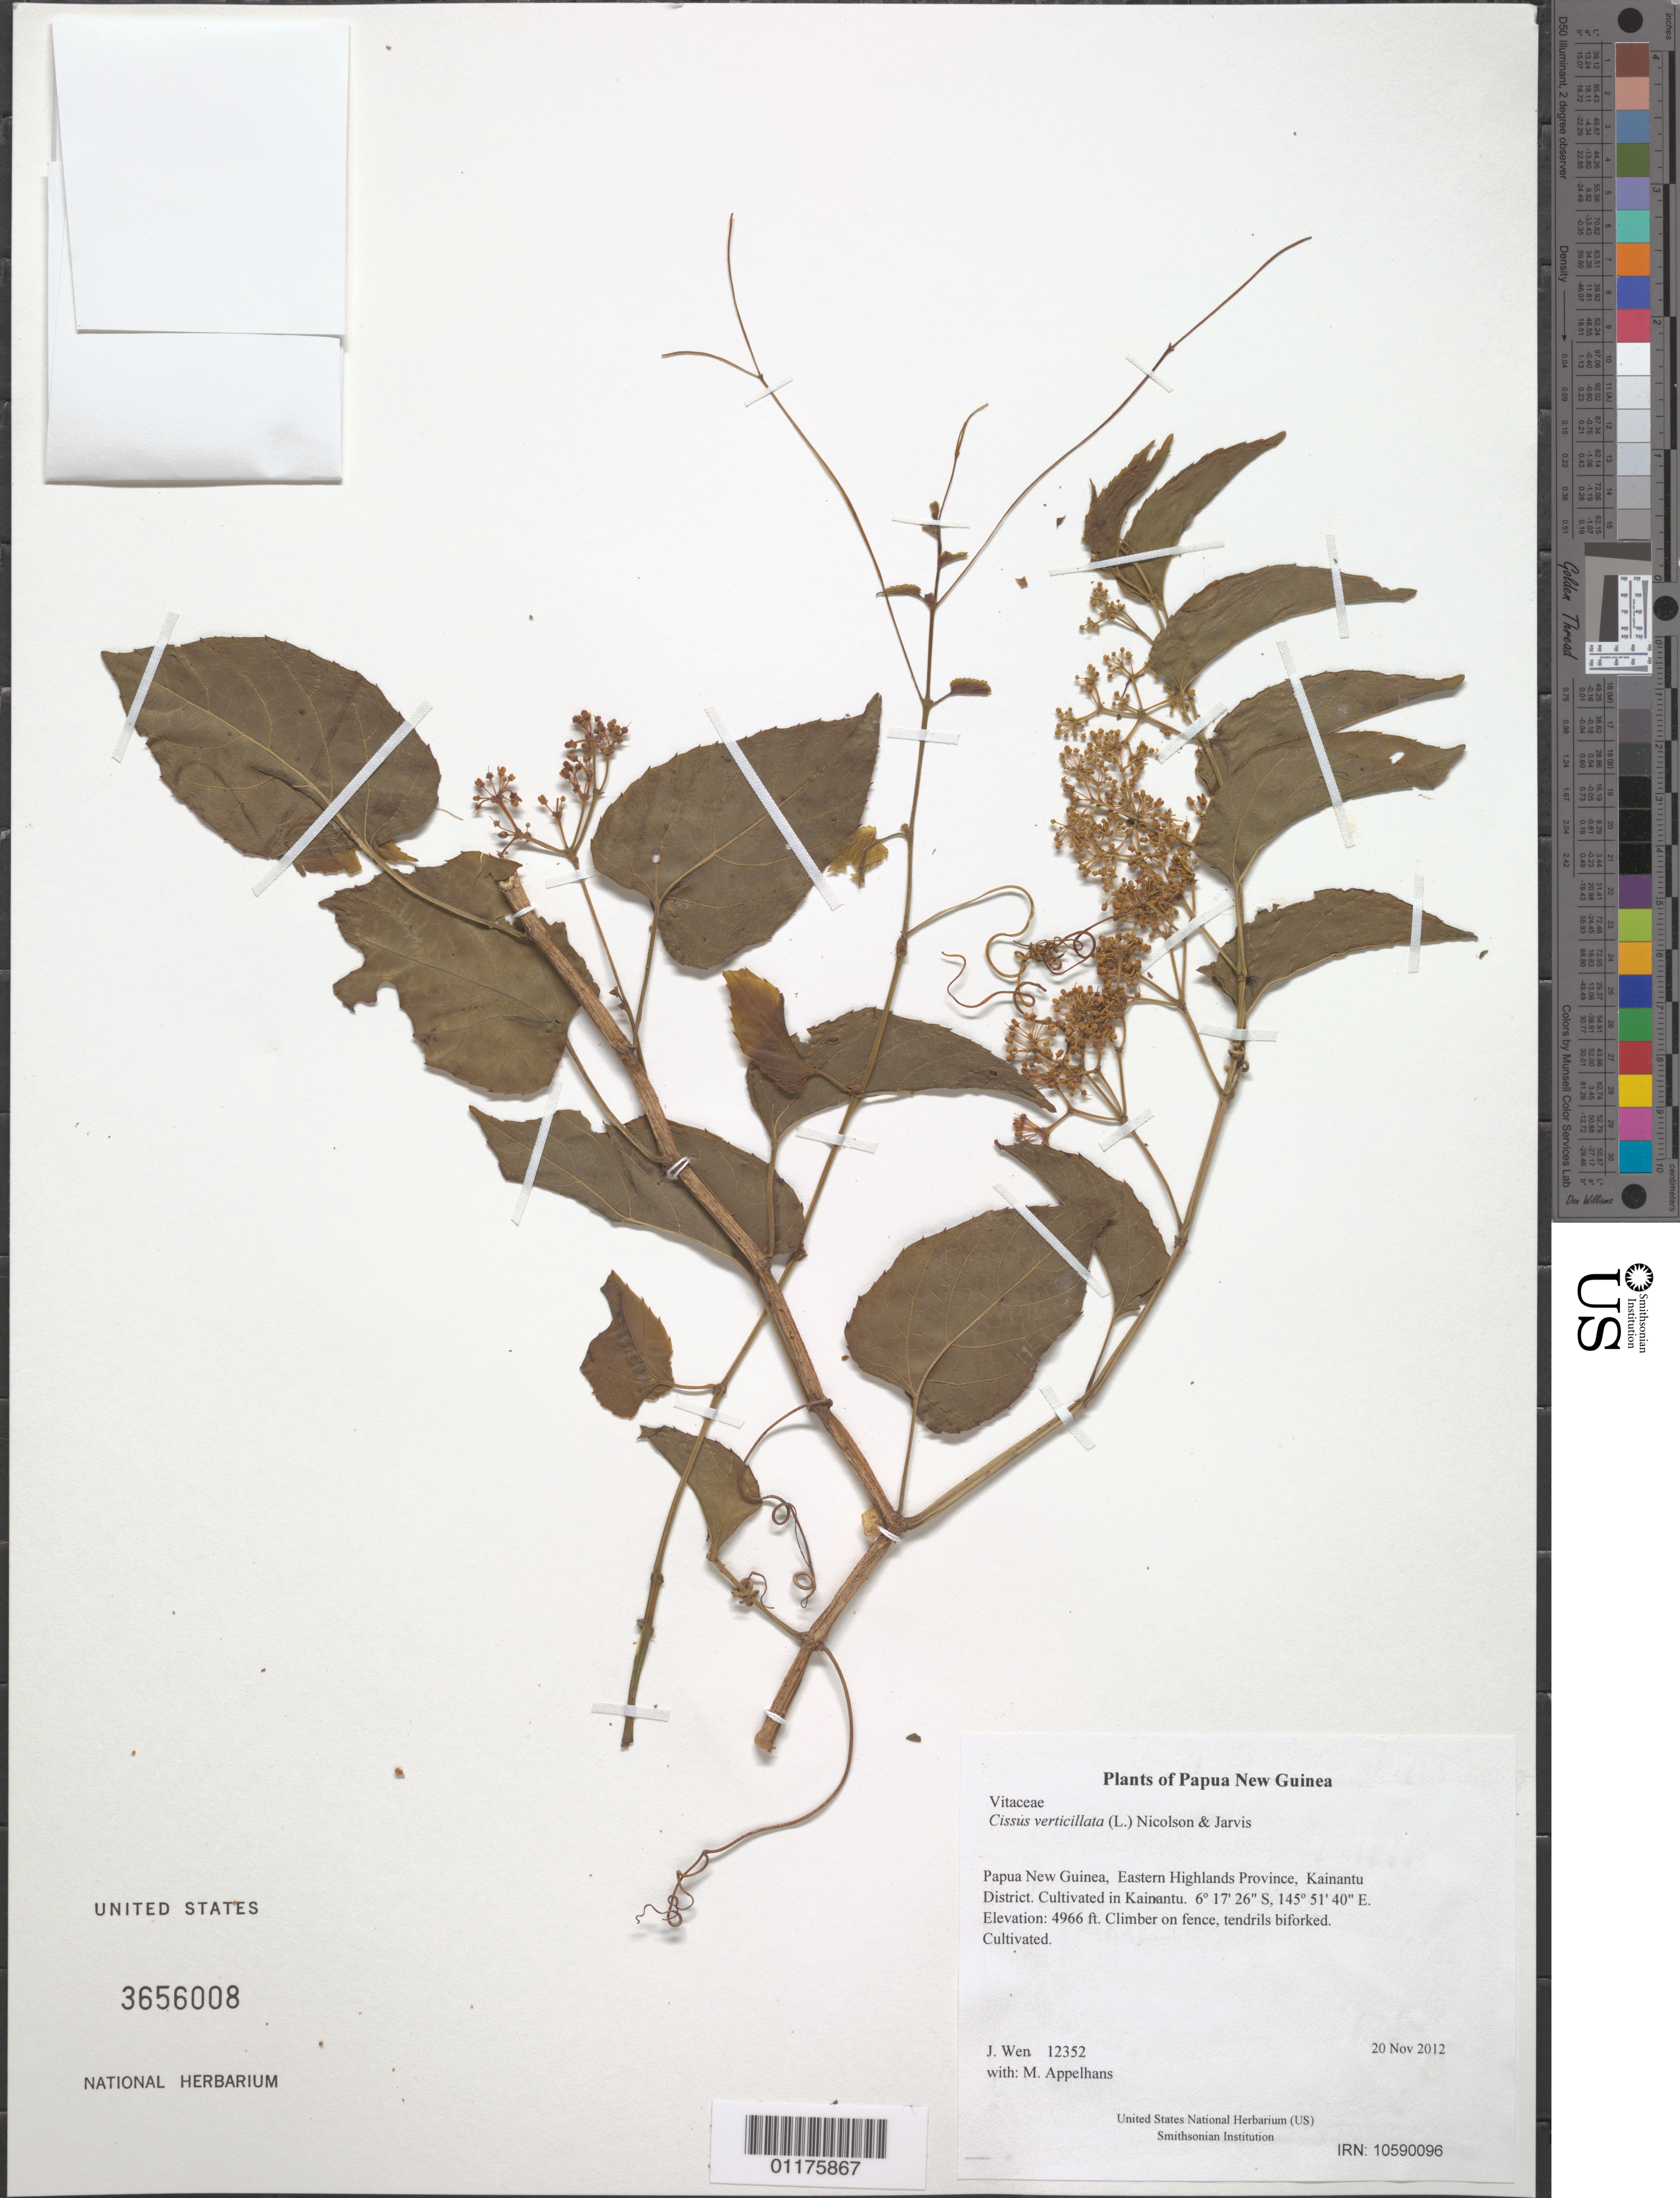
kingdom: Plantae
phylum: Tracheophyta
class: Magnoliopsida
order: Vitales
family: Vitaceae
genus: Cissus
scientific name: Cissus verticillata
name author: (L.) Nicolson & C.E. Jarvis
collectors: M. Appelhans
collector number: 12352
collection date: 2012-11-20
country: Papua New Guinea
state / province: Eastern Highlands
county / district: Kainantu District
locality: Cultivated in Kainantu.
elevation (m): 1514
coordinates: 06 17.447 S, 145 51.669 E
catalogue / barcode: US 3656008